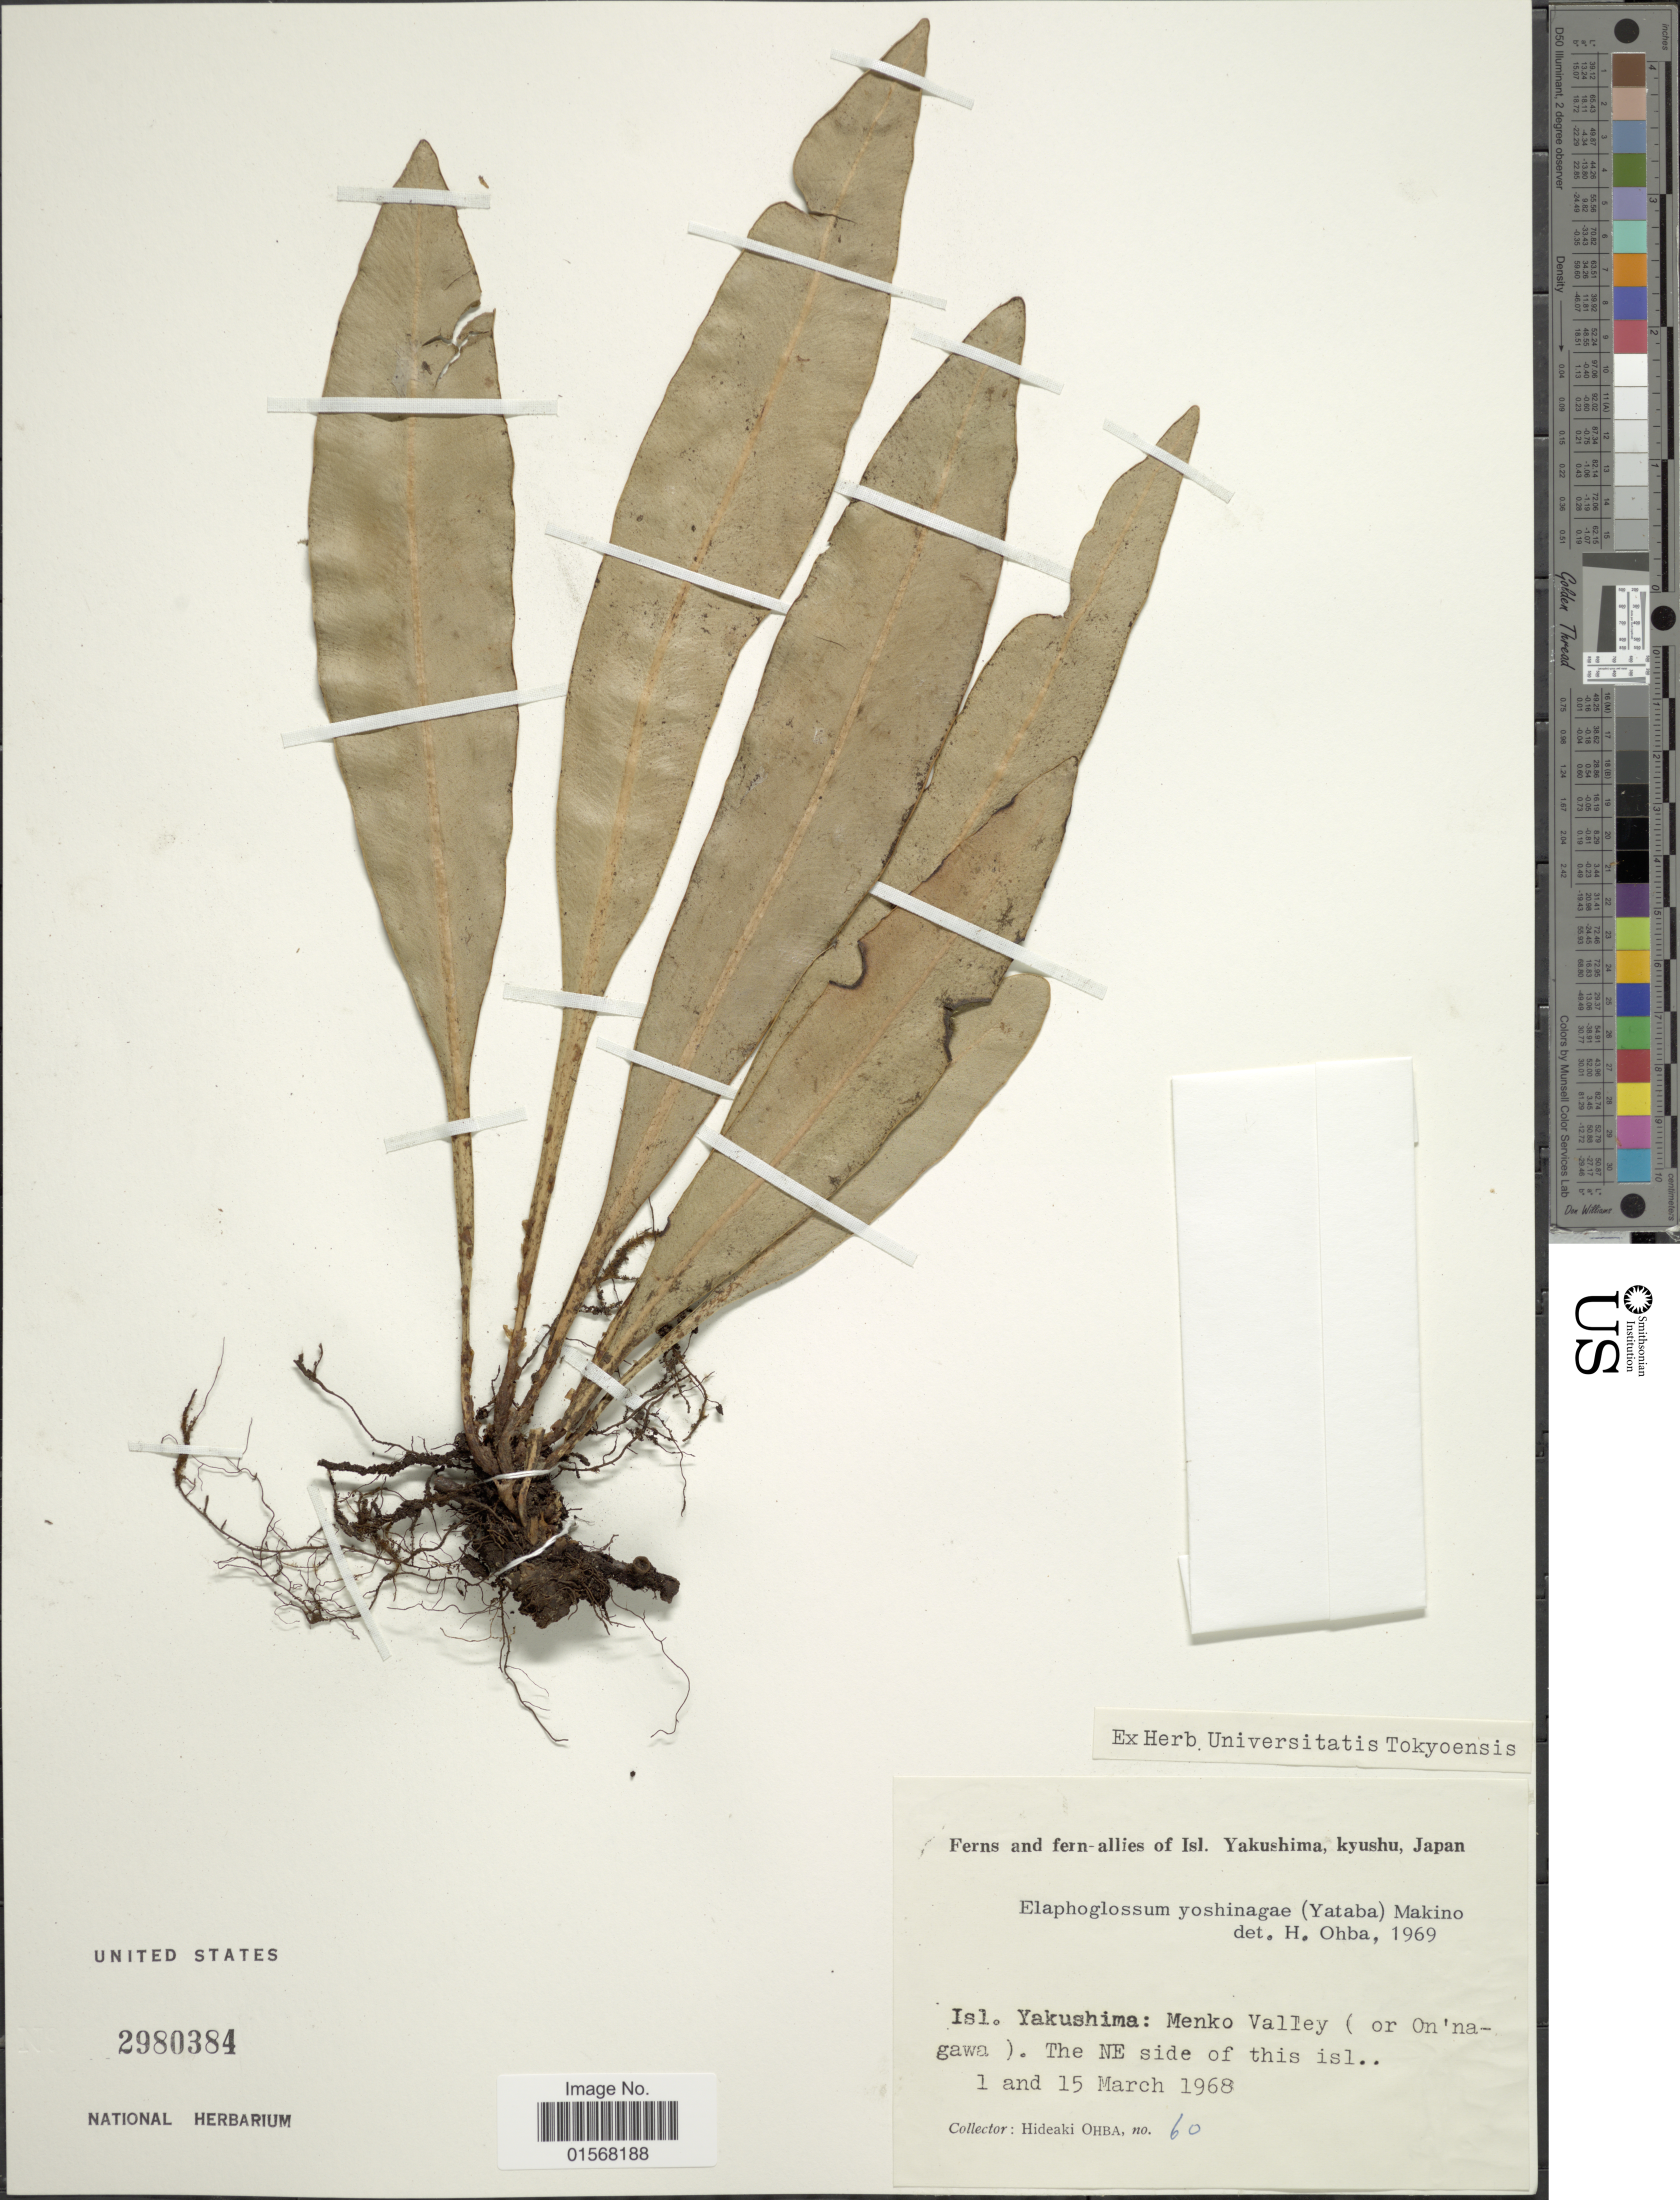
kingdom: Plantae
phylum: Tracheophyta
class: Polypodiopsida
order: Polypodiales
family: Dryopteridaceae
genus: Elaphoglossum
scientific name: Elaphoglossum yoshinagae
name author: (Yatabe) Makino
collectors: H. Ohba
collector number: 60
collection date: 1968-03-01/1968-03-15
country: Japan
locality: Isl. Yakushima, Kyushu, Japan, Menko Valley ( or On'nagawa), the NE side of this isl..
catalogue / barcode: US 2980384